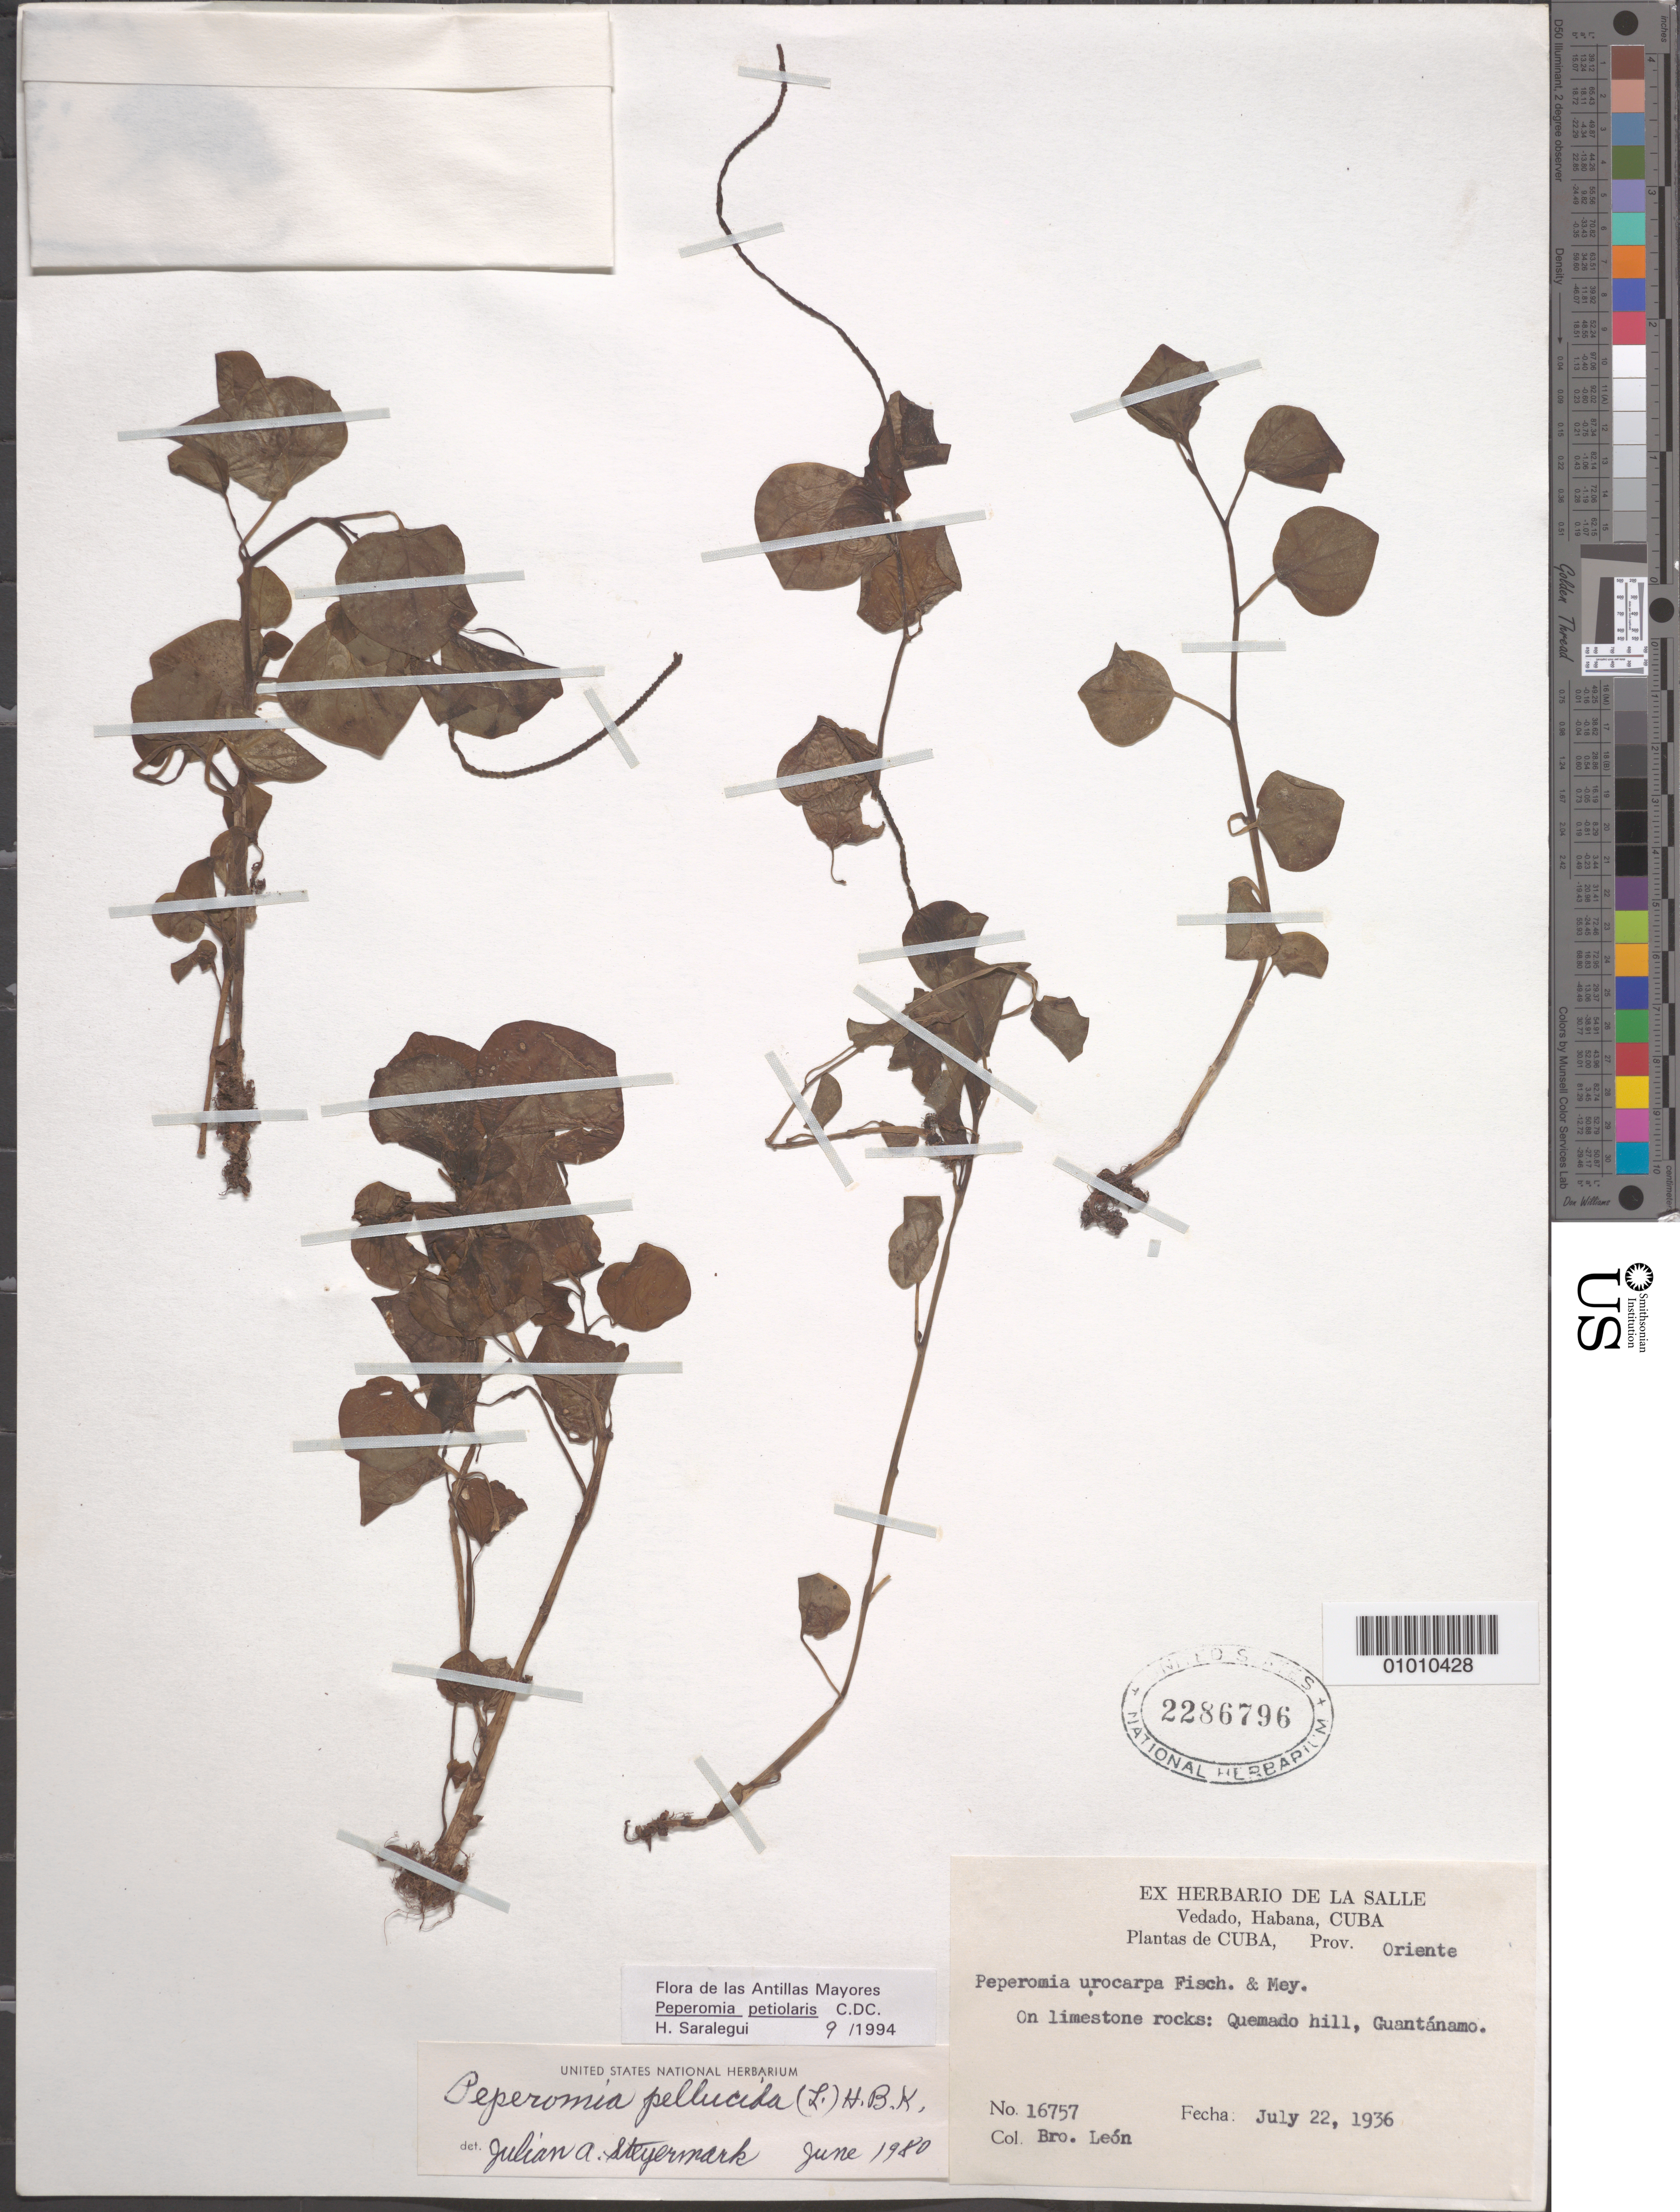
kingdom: Plantae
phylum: Tracheophyta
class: Magnoliopsida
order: Piperales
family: Piperaceae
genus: Peperomia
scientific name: Peperomia pellucida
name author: (L.) Kunth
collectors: Bro. León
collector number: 16757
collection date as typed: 22 Jul 1936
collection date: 1936-07-22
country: Cuba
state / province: Guantanamo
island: Cuba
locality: On limestone rocks: Quemado Hill, Guantánamo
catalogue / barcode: US 2286796